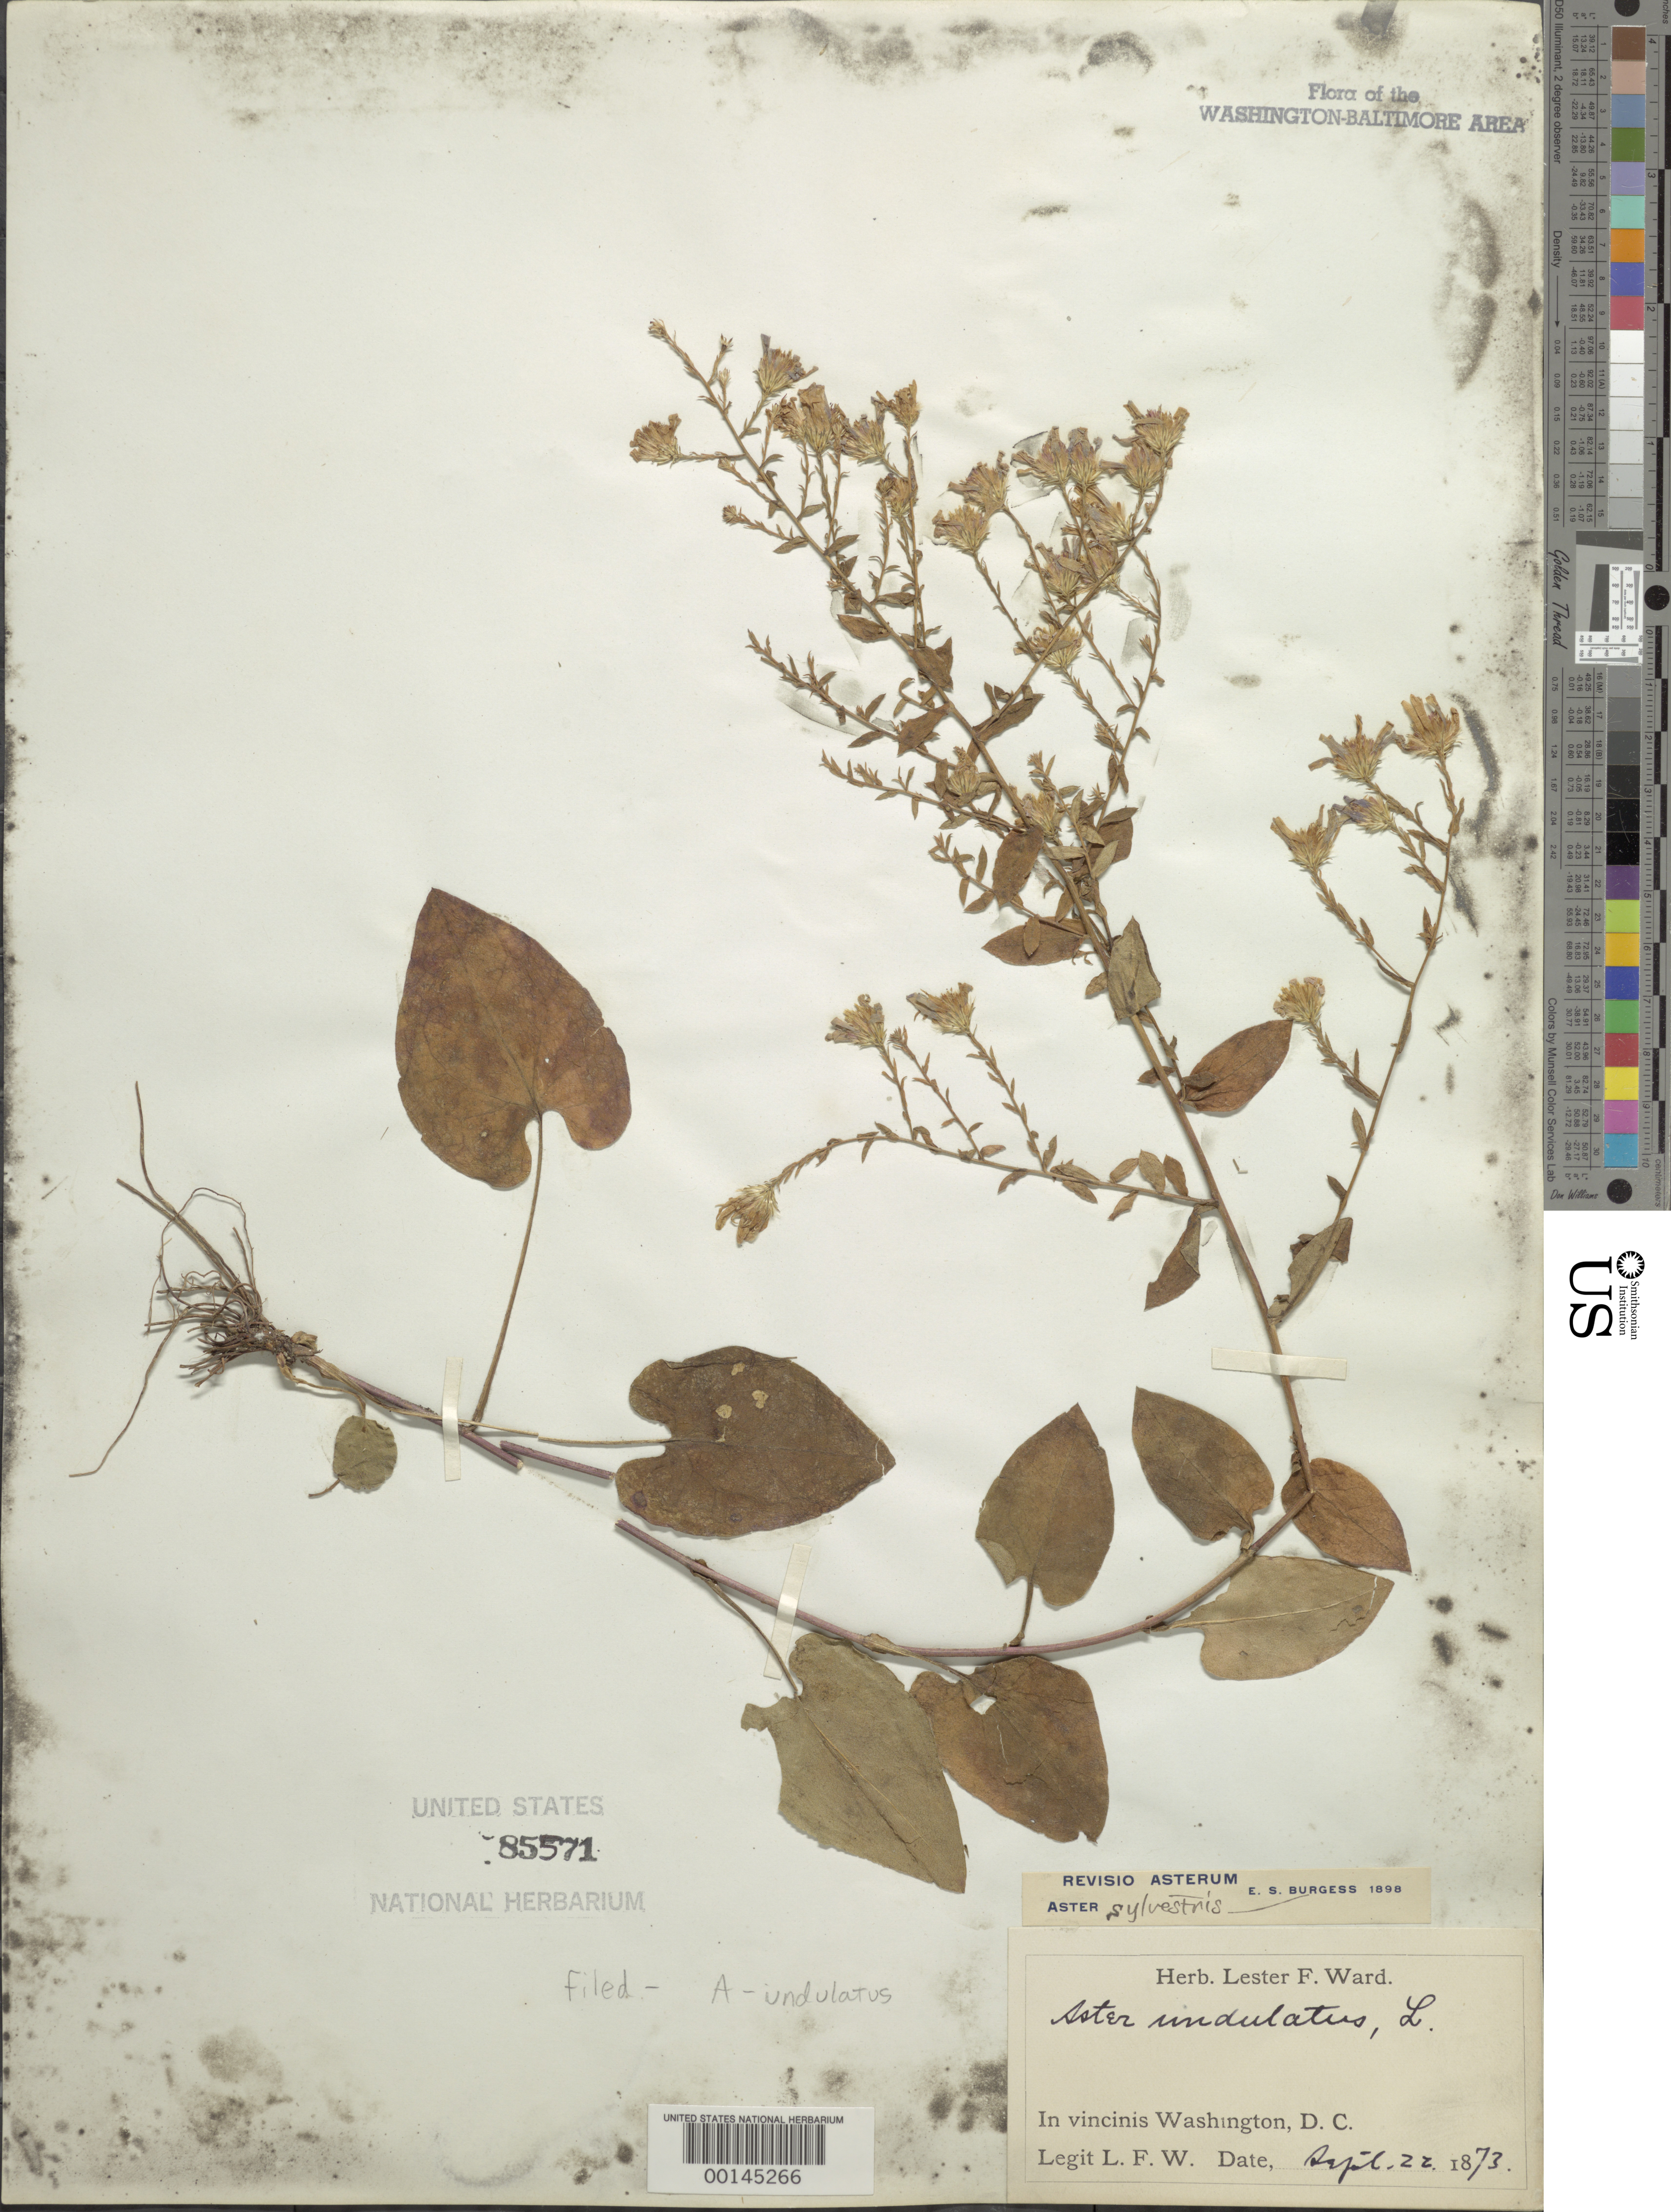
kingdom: Plantae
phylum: Tracheophyta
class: Magnoliopsida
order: Asterales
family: Asteraceae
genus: Symphyotrichum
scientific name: Symphyotrichum undulatum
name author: (L.) G.L. Nesom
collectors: L. F. Ward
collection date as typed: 22 Apr 1873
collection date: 1873-04-22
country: United States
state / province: District of Columbia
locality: Washington DC Area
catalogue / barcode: US 85571